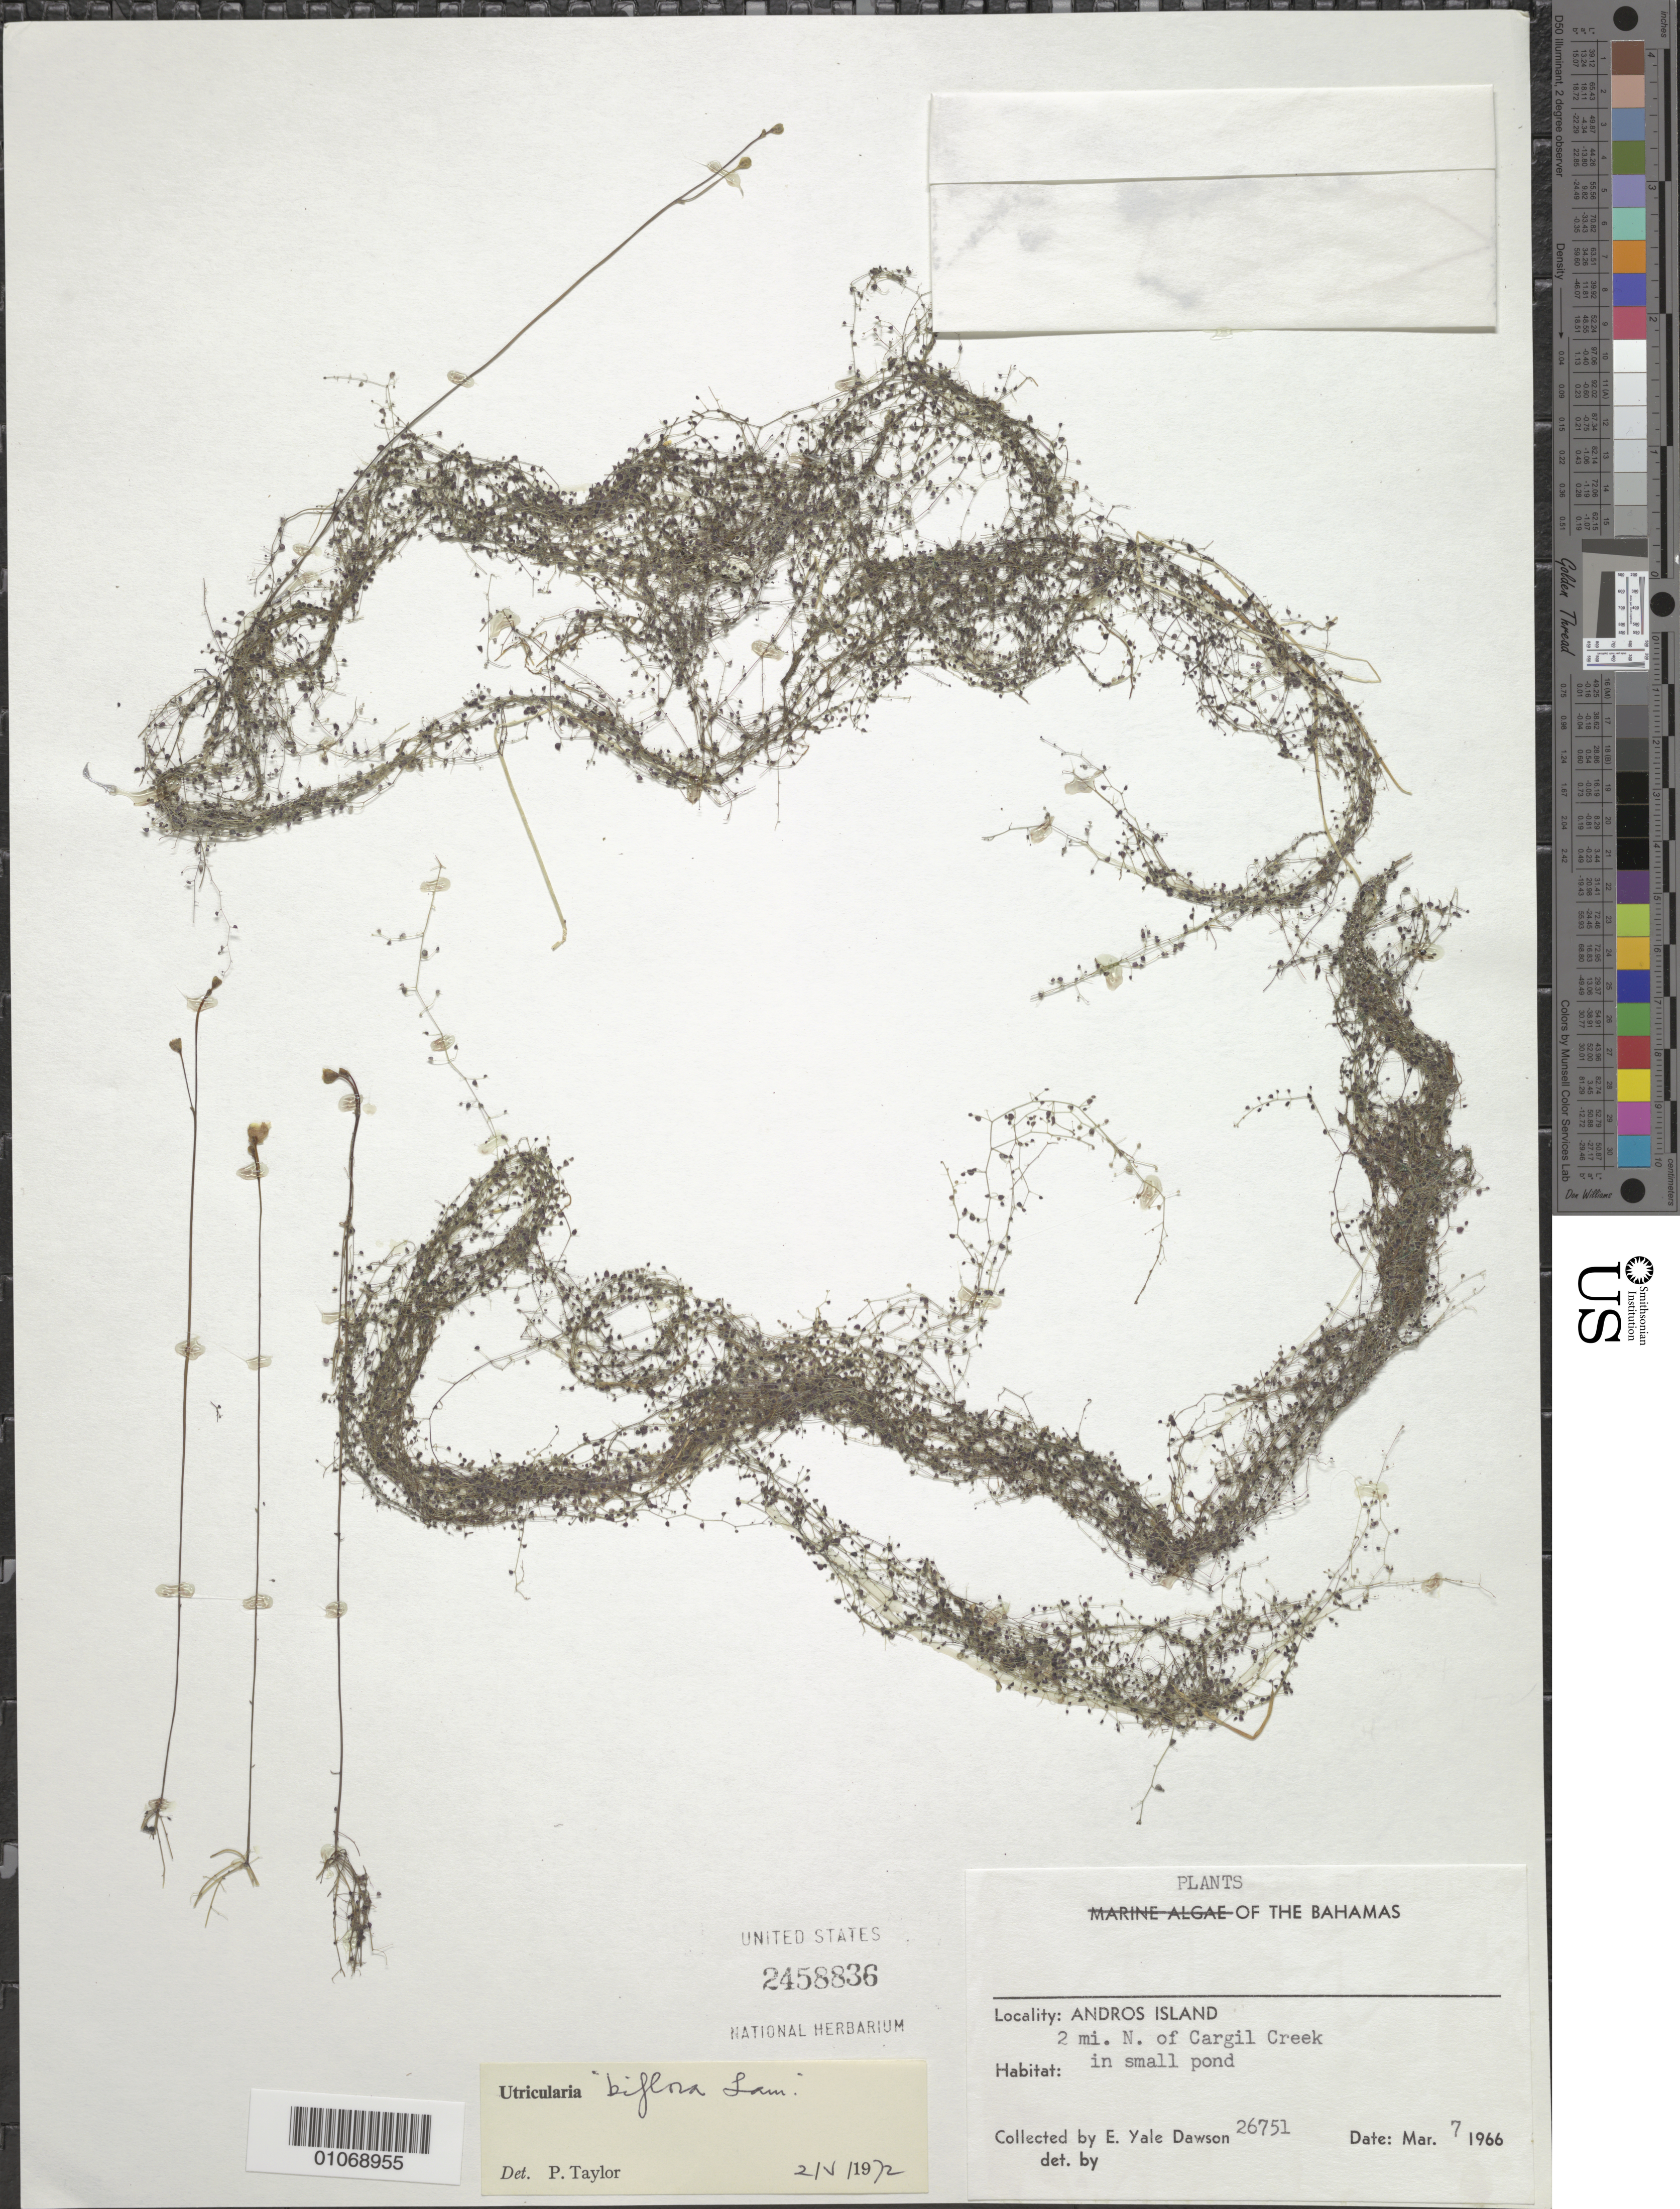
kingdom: Plantae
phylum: Tracheophyta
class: Magnoliopsida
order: Lamiales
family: Lentibulariaceae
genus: Utricularia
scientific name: Utricularia biflora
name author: Lam.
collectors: E. Y. Dawson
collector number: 26751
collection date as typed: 07 Mar 1966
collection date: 1966-03-07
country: Bahamas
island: Andros I.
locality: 2 miles north of Cargil Creek in small pond.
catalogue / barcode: US 2458836